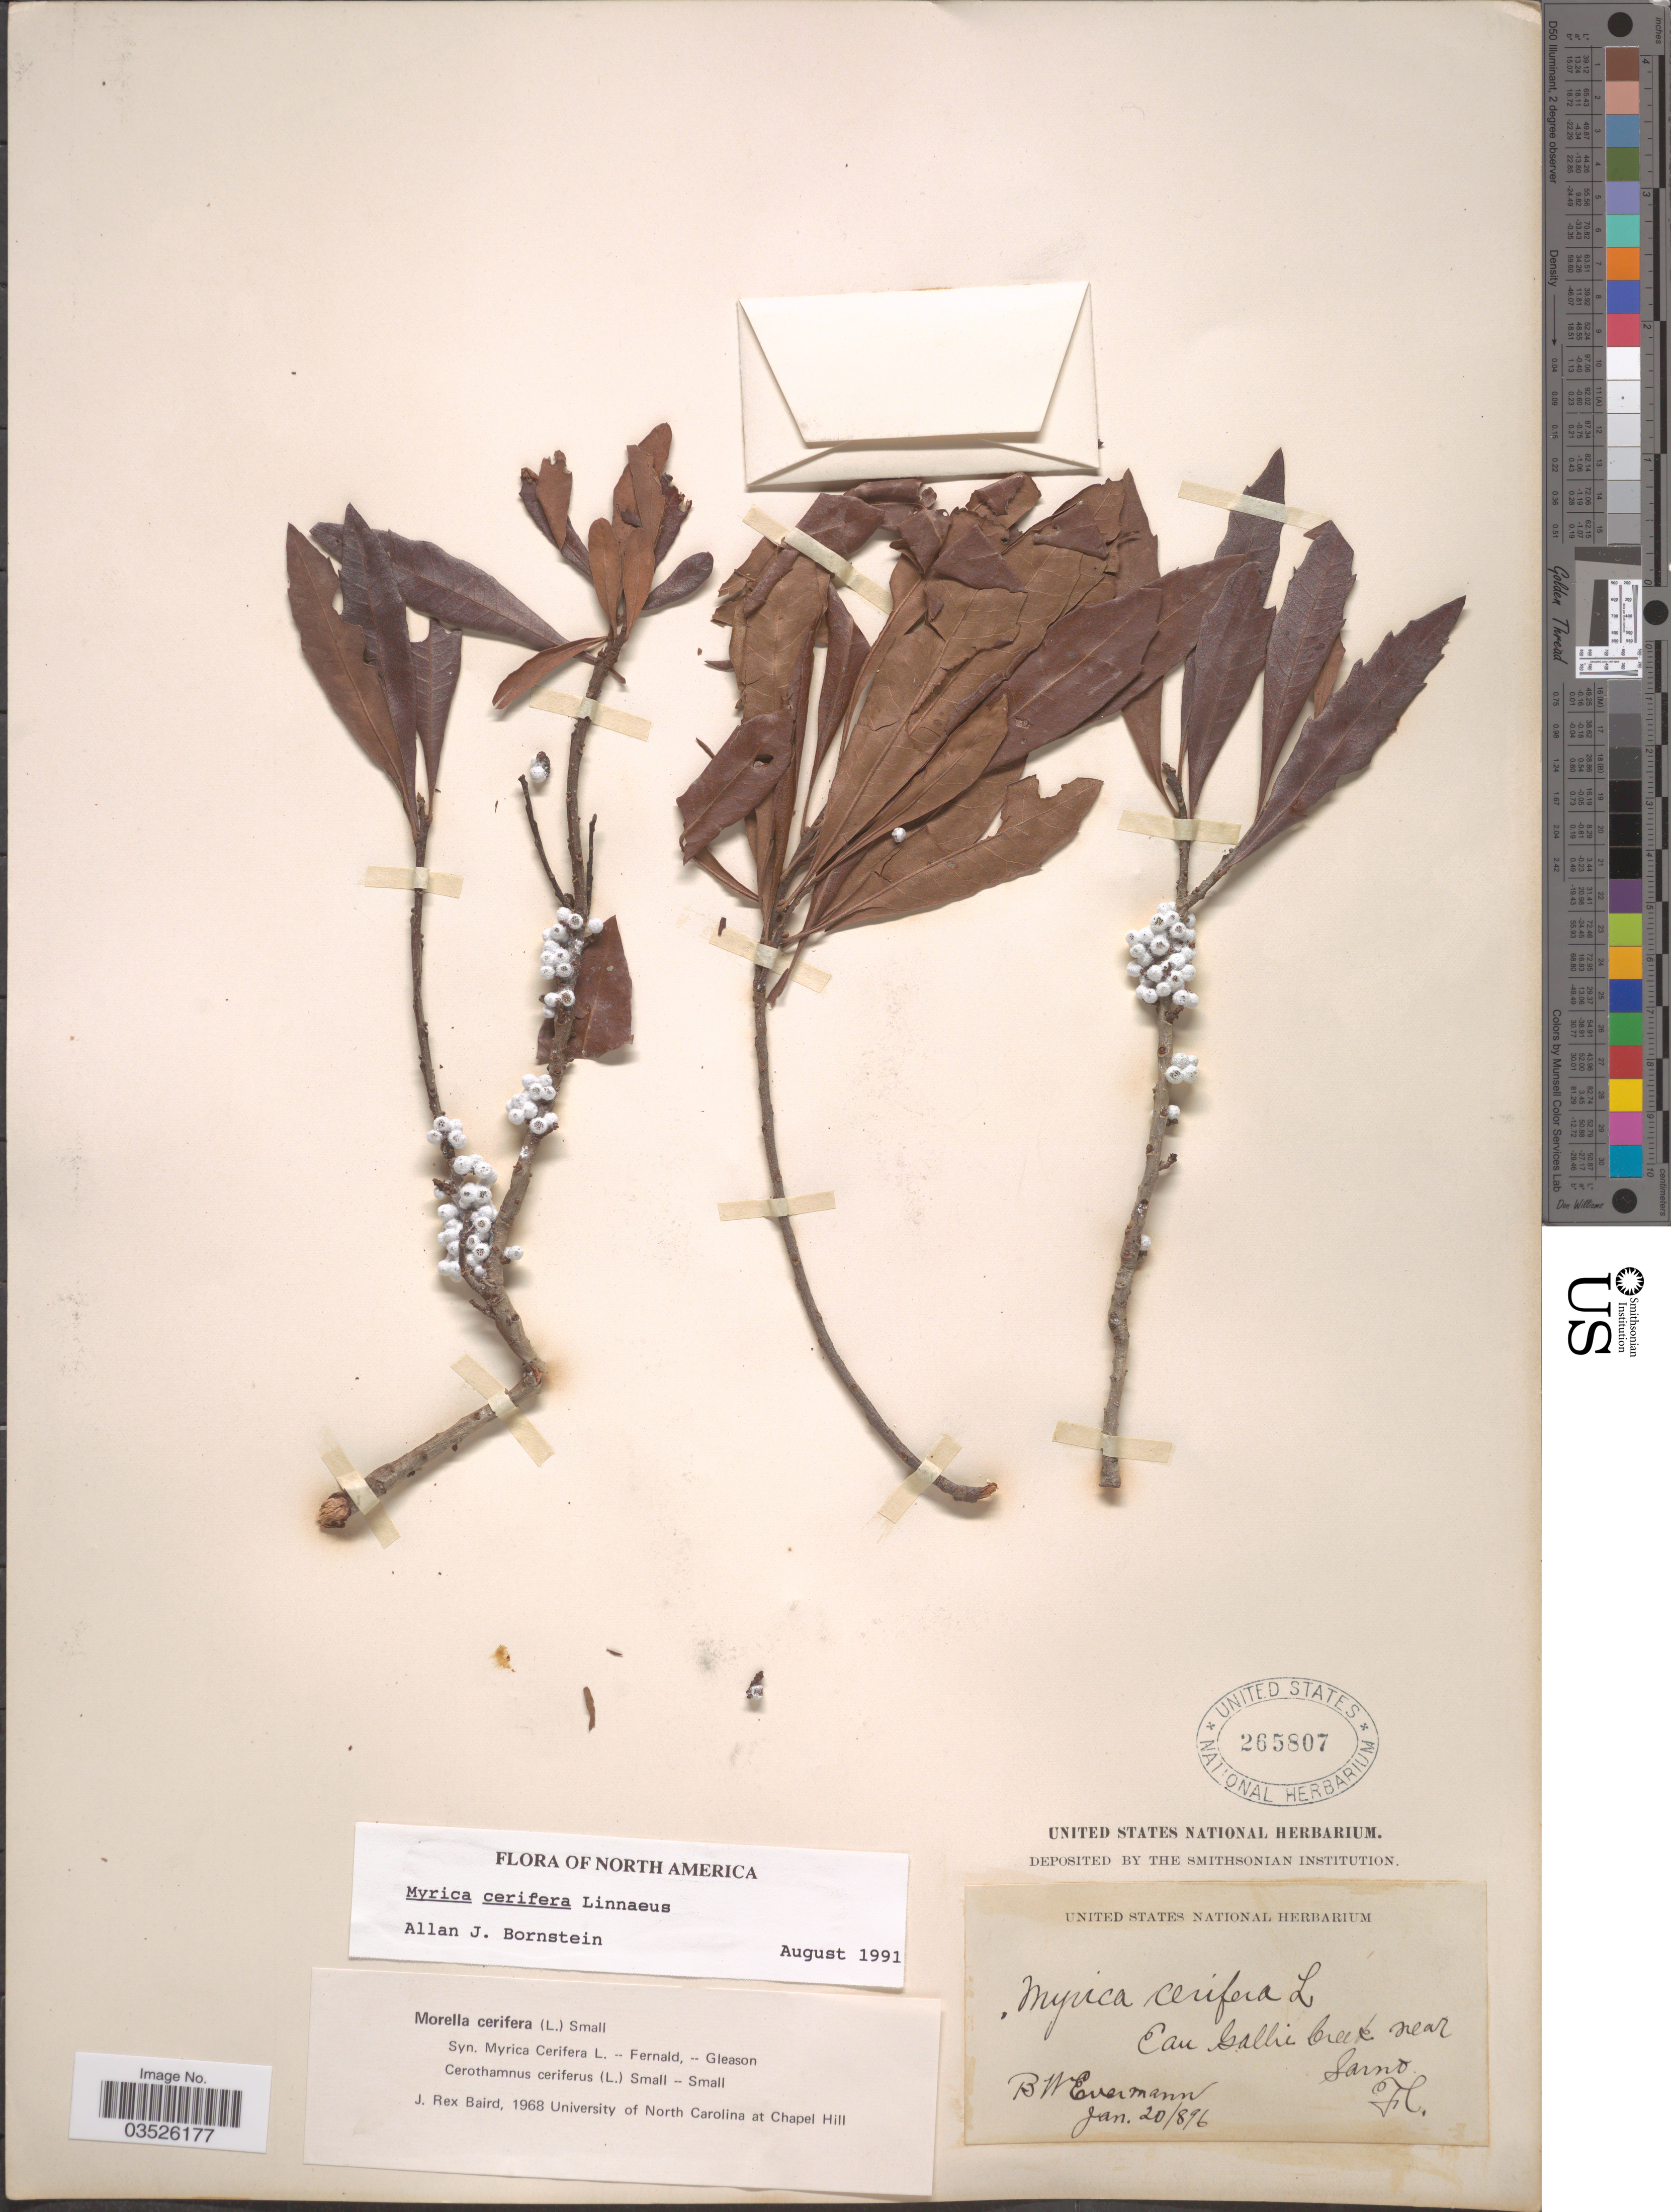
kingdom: Plantae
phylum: Tracheophyta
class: Magnoliopsida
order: Fagales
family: Myricaceae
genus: Morella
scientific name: Morella cerifera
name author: (L.) Small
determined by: Baird, James Rex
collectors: B. W. Evermann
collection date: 1896-01-20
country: United States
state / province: Florida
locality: Eau Gallie Creek near Samo.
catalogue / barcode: US 265807